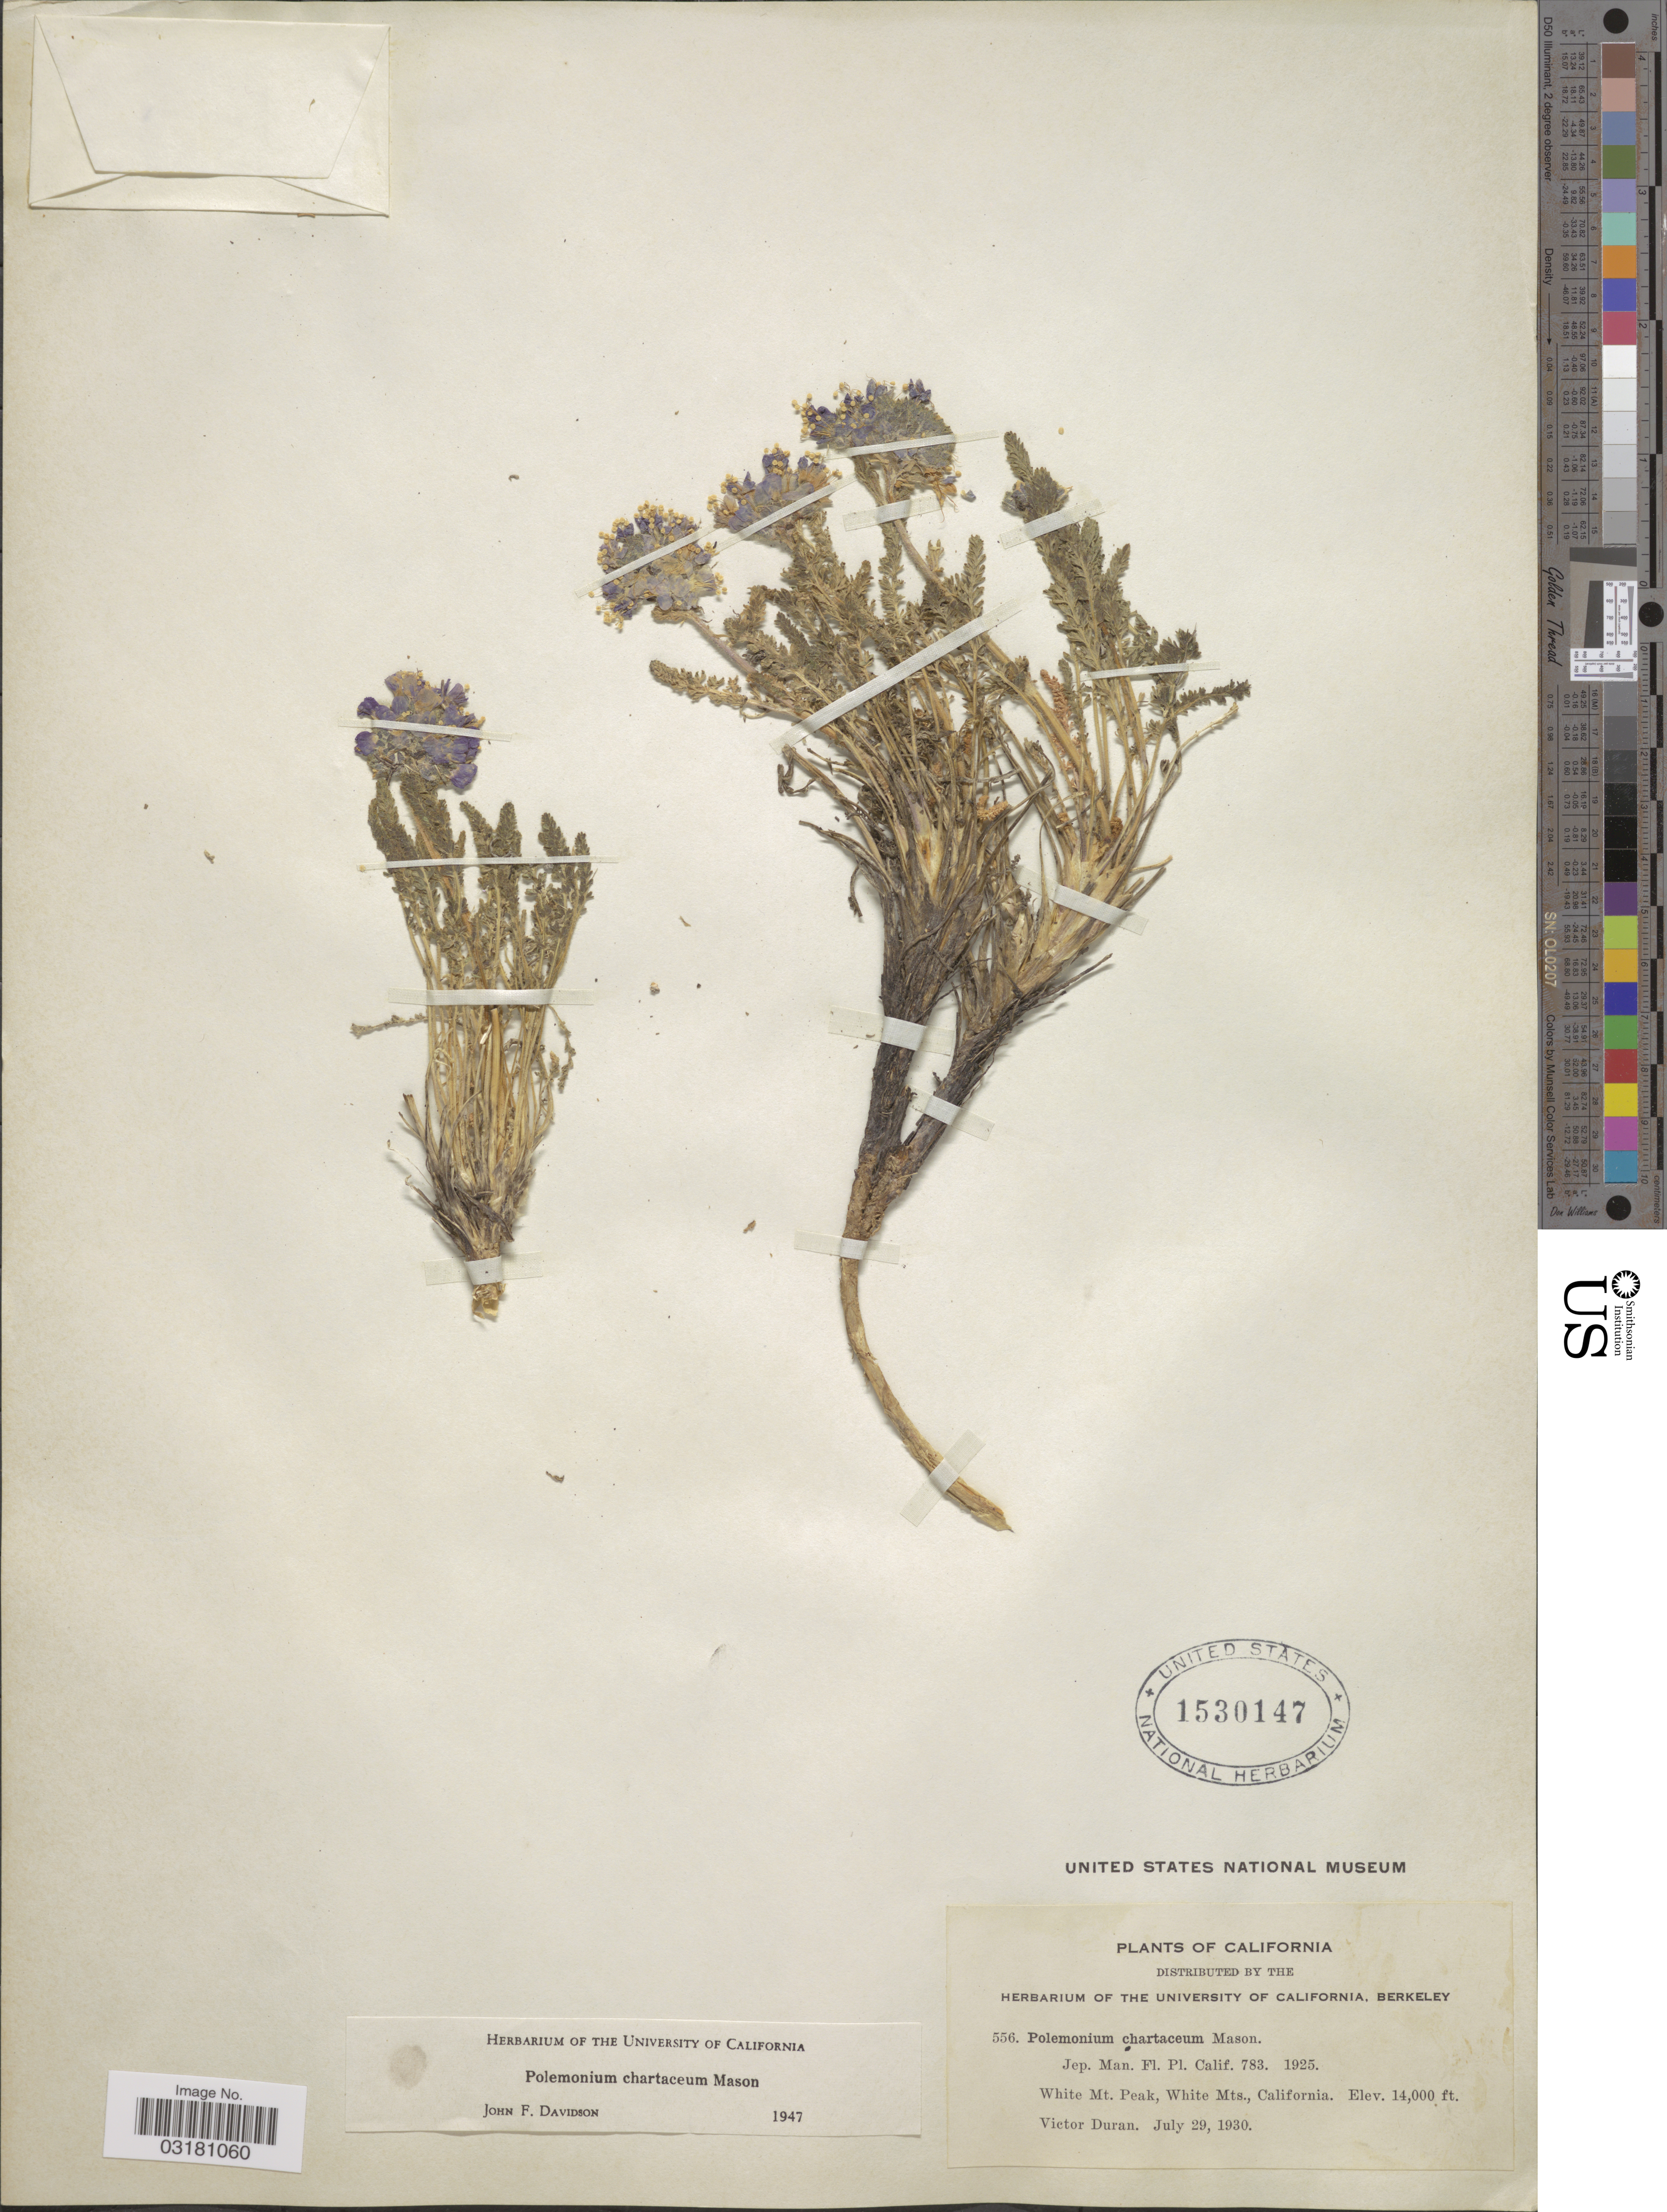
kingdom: Plantae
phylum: Tracheophyta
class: Magnoliopsida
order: Ericales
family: Polemoniaceae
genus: Polemonium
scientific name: Polemonium chartaceum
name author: H. Mason ex Jeps.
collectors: V. Duran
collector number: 556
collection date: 1930-07-29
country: United States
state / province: California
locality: White Mt. Peak, White Mts.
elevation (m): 4267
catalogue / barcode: US 1530147